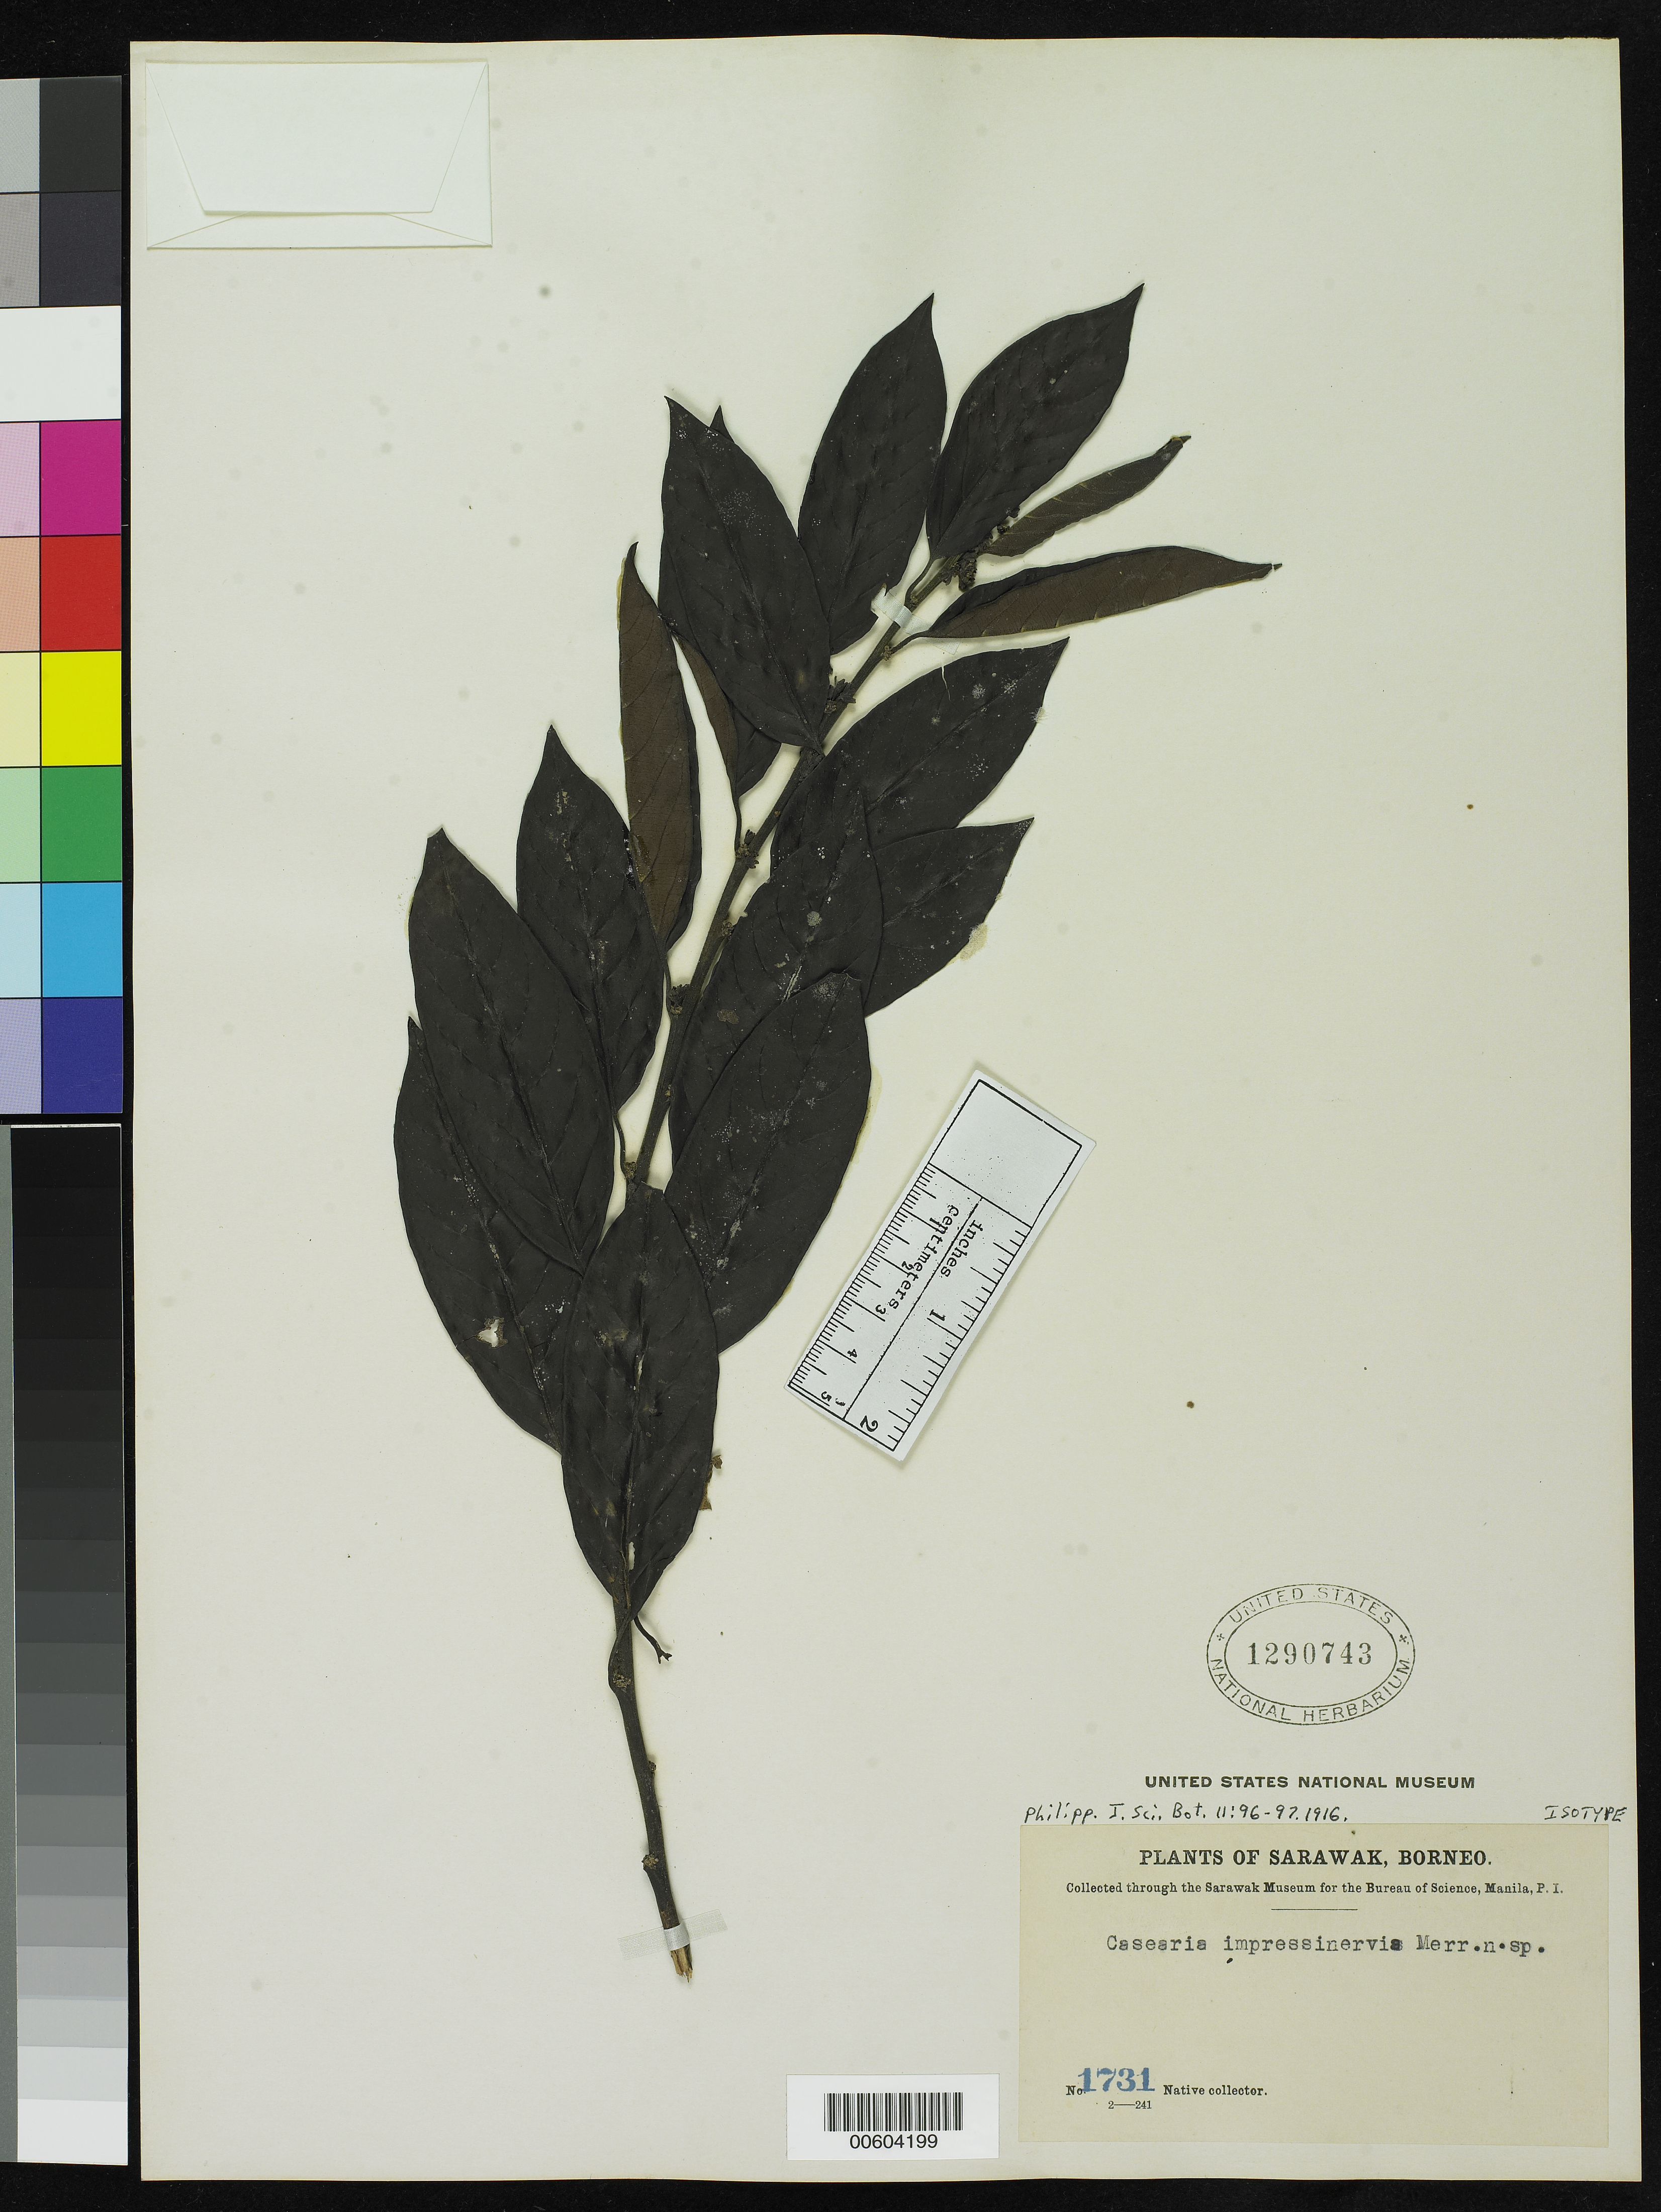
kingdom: Plantae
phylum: Tracheophyta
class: Magnoliopsida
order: Malpighiales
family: Salicaceae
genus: Casearia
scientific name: Casearia impressinervia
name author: Merr.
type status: Isotype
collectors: Native collector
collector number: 1731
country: Malaysia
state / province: Sarawak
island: Borneo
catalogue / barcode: US 1290743